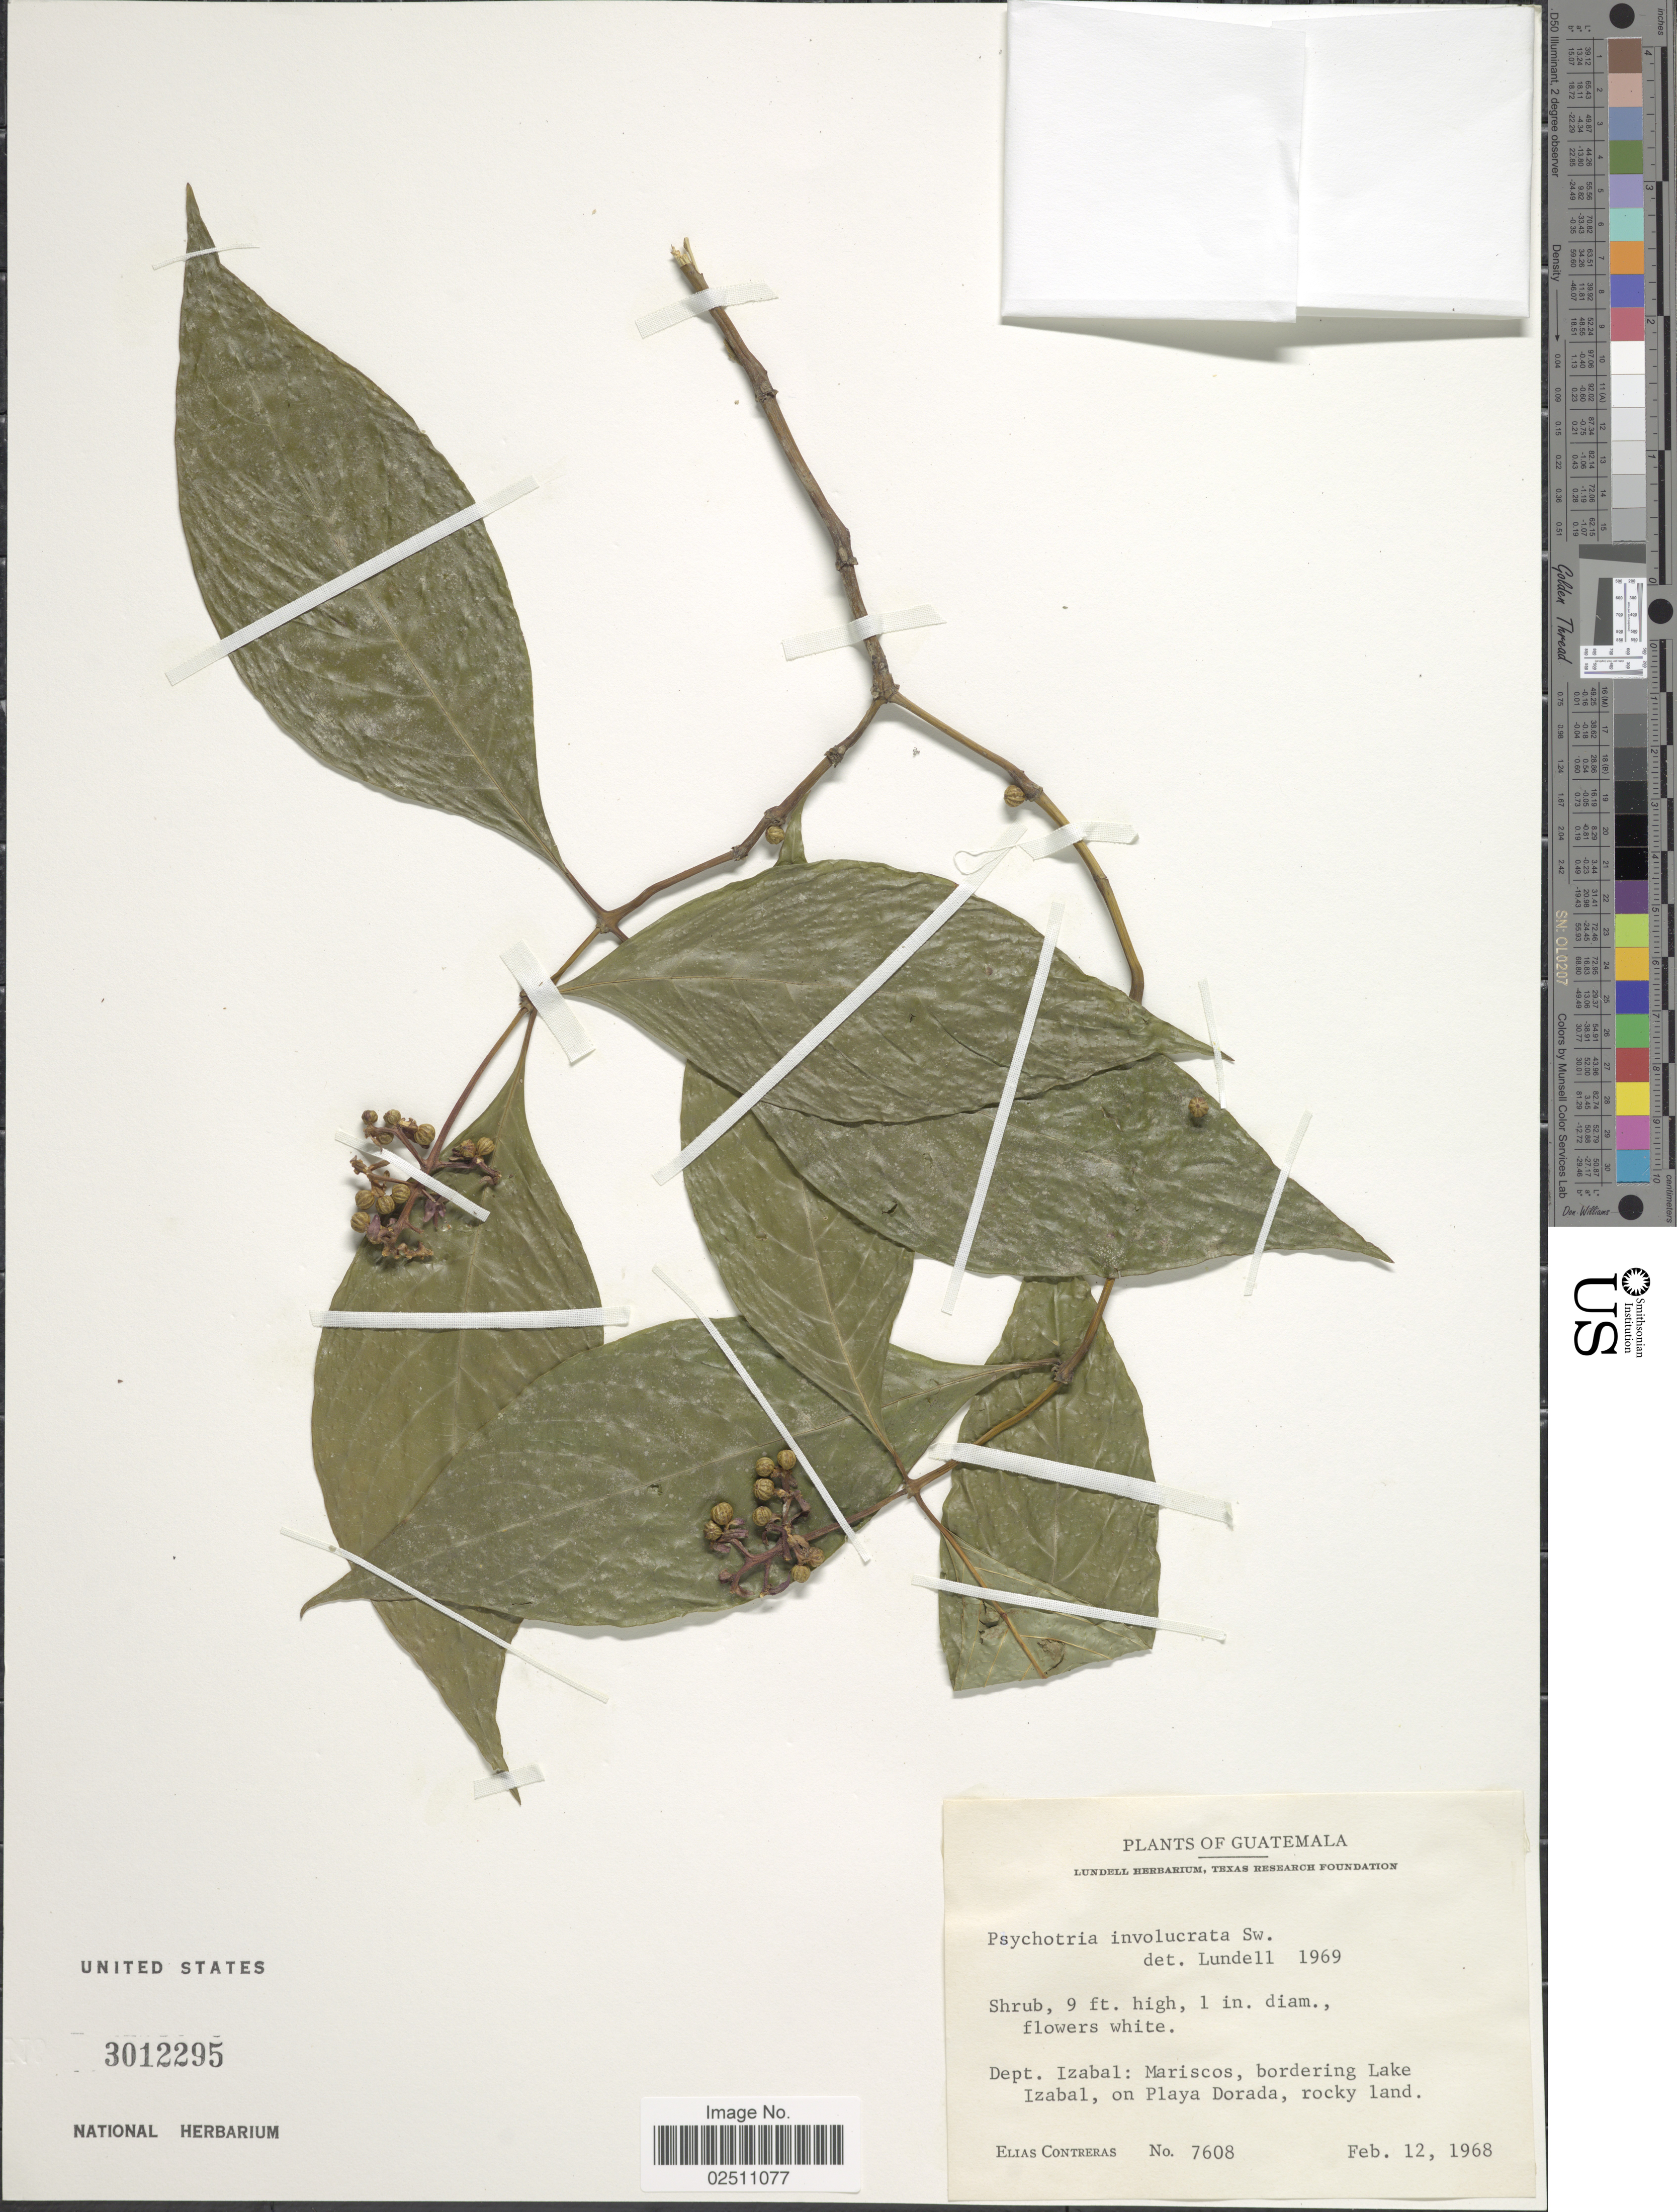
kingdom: Plantae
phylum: Tracheophyta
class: Magnoliopsida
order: Gentianales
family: Rubiaceae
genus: Psychotria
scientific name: Psychotria involucrata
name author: Sw.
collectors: E. Contreras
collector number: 7608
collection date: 1968-02-12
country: Guatemala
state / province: Izabal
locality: Mariscal, bordering Lake Izabal, on Playa Dorada, rocky land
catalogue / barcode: US 3012295